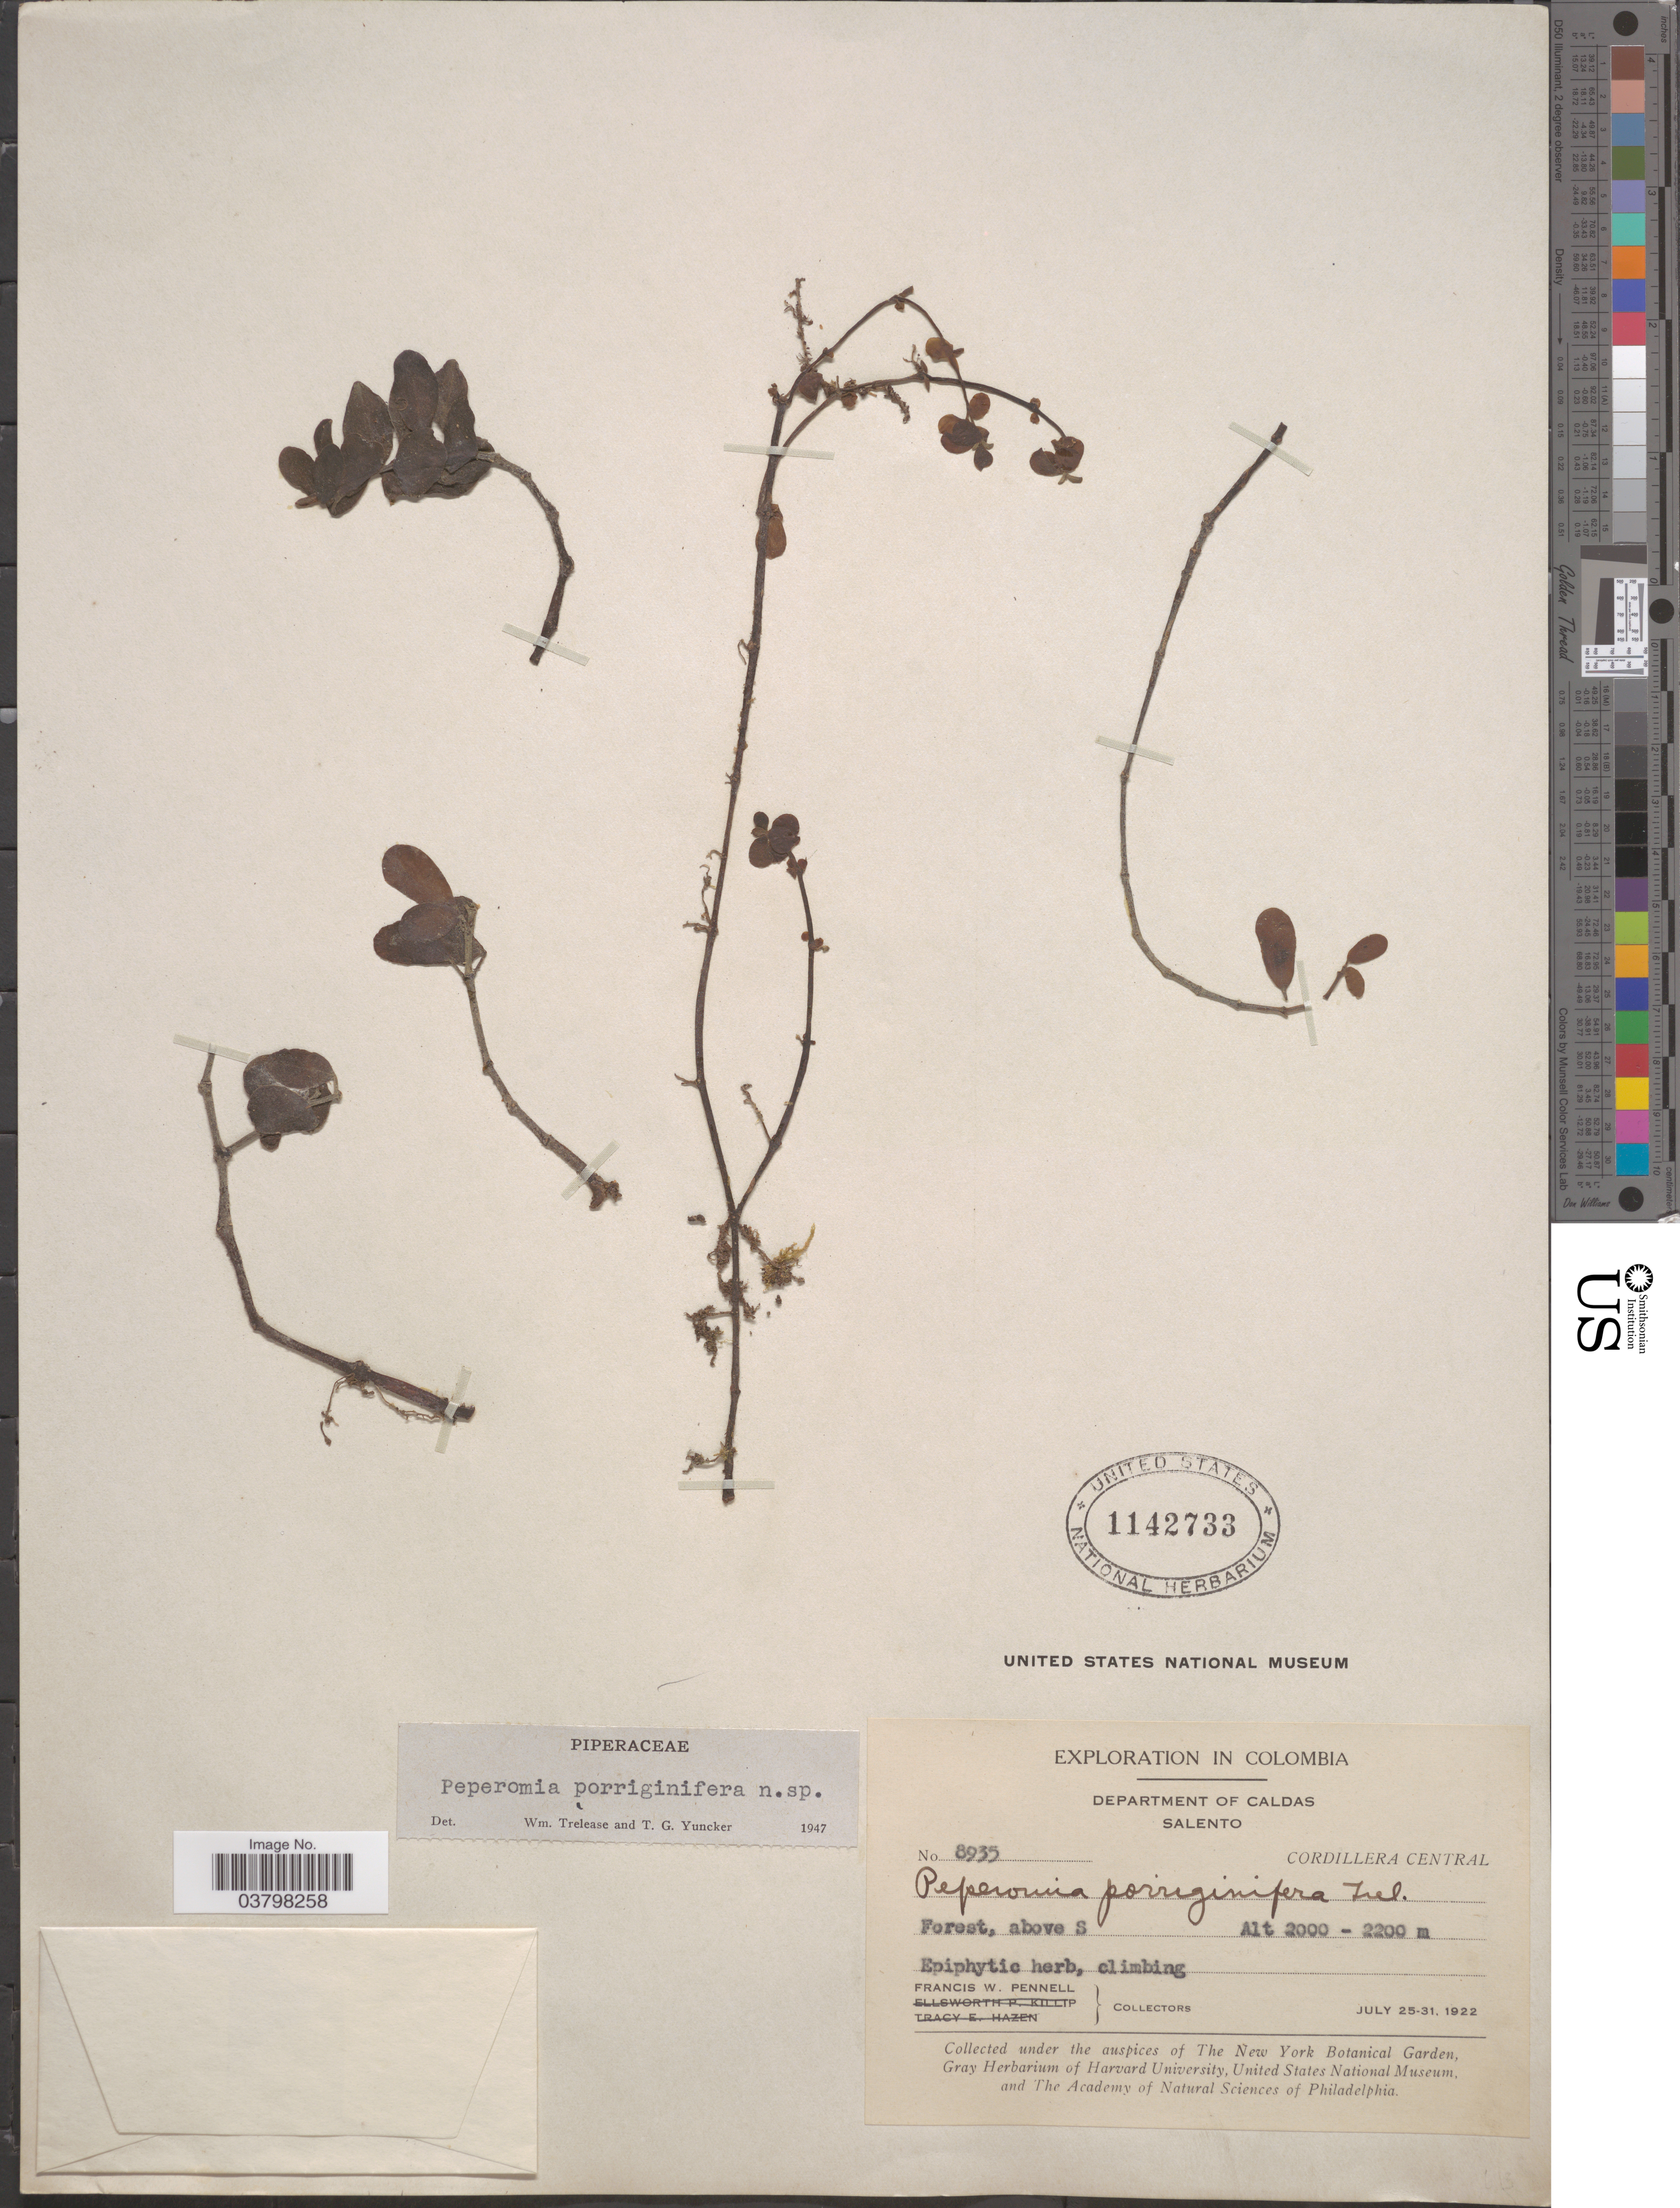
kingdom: Plantae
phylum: Tracheophyta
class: Magnoliopsida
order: Piperales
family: Piperaceae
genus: Peperomia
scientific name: Peperomia porriginifera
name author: Trel. & Yunck.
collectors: F. W. Pennell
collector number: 8935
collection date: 1922-07-25/1922-07-31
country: Colombia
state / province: Caldas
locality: Department of Caldas. Salento. Cordillera Central.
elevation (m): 2000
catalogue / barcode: US 1142733